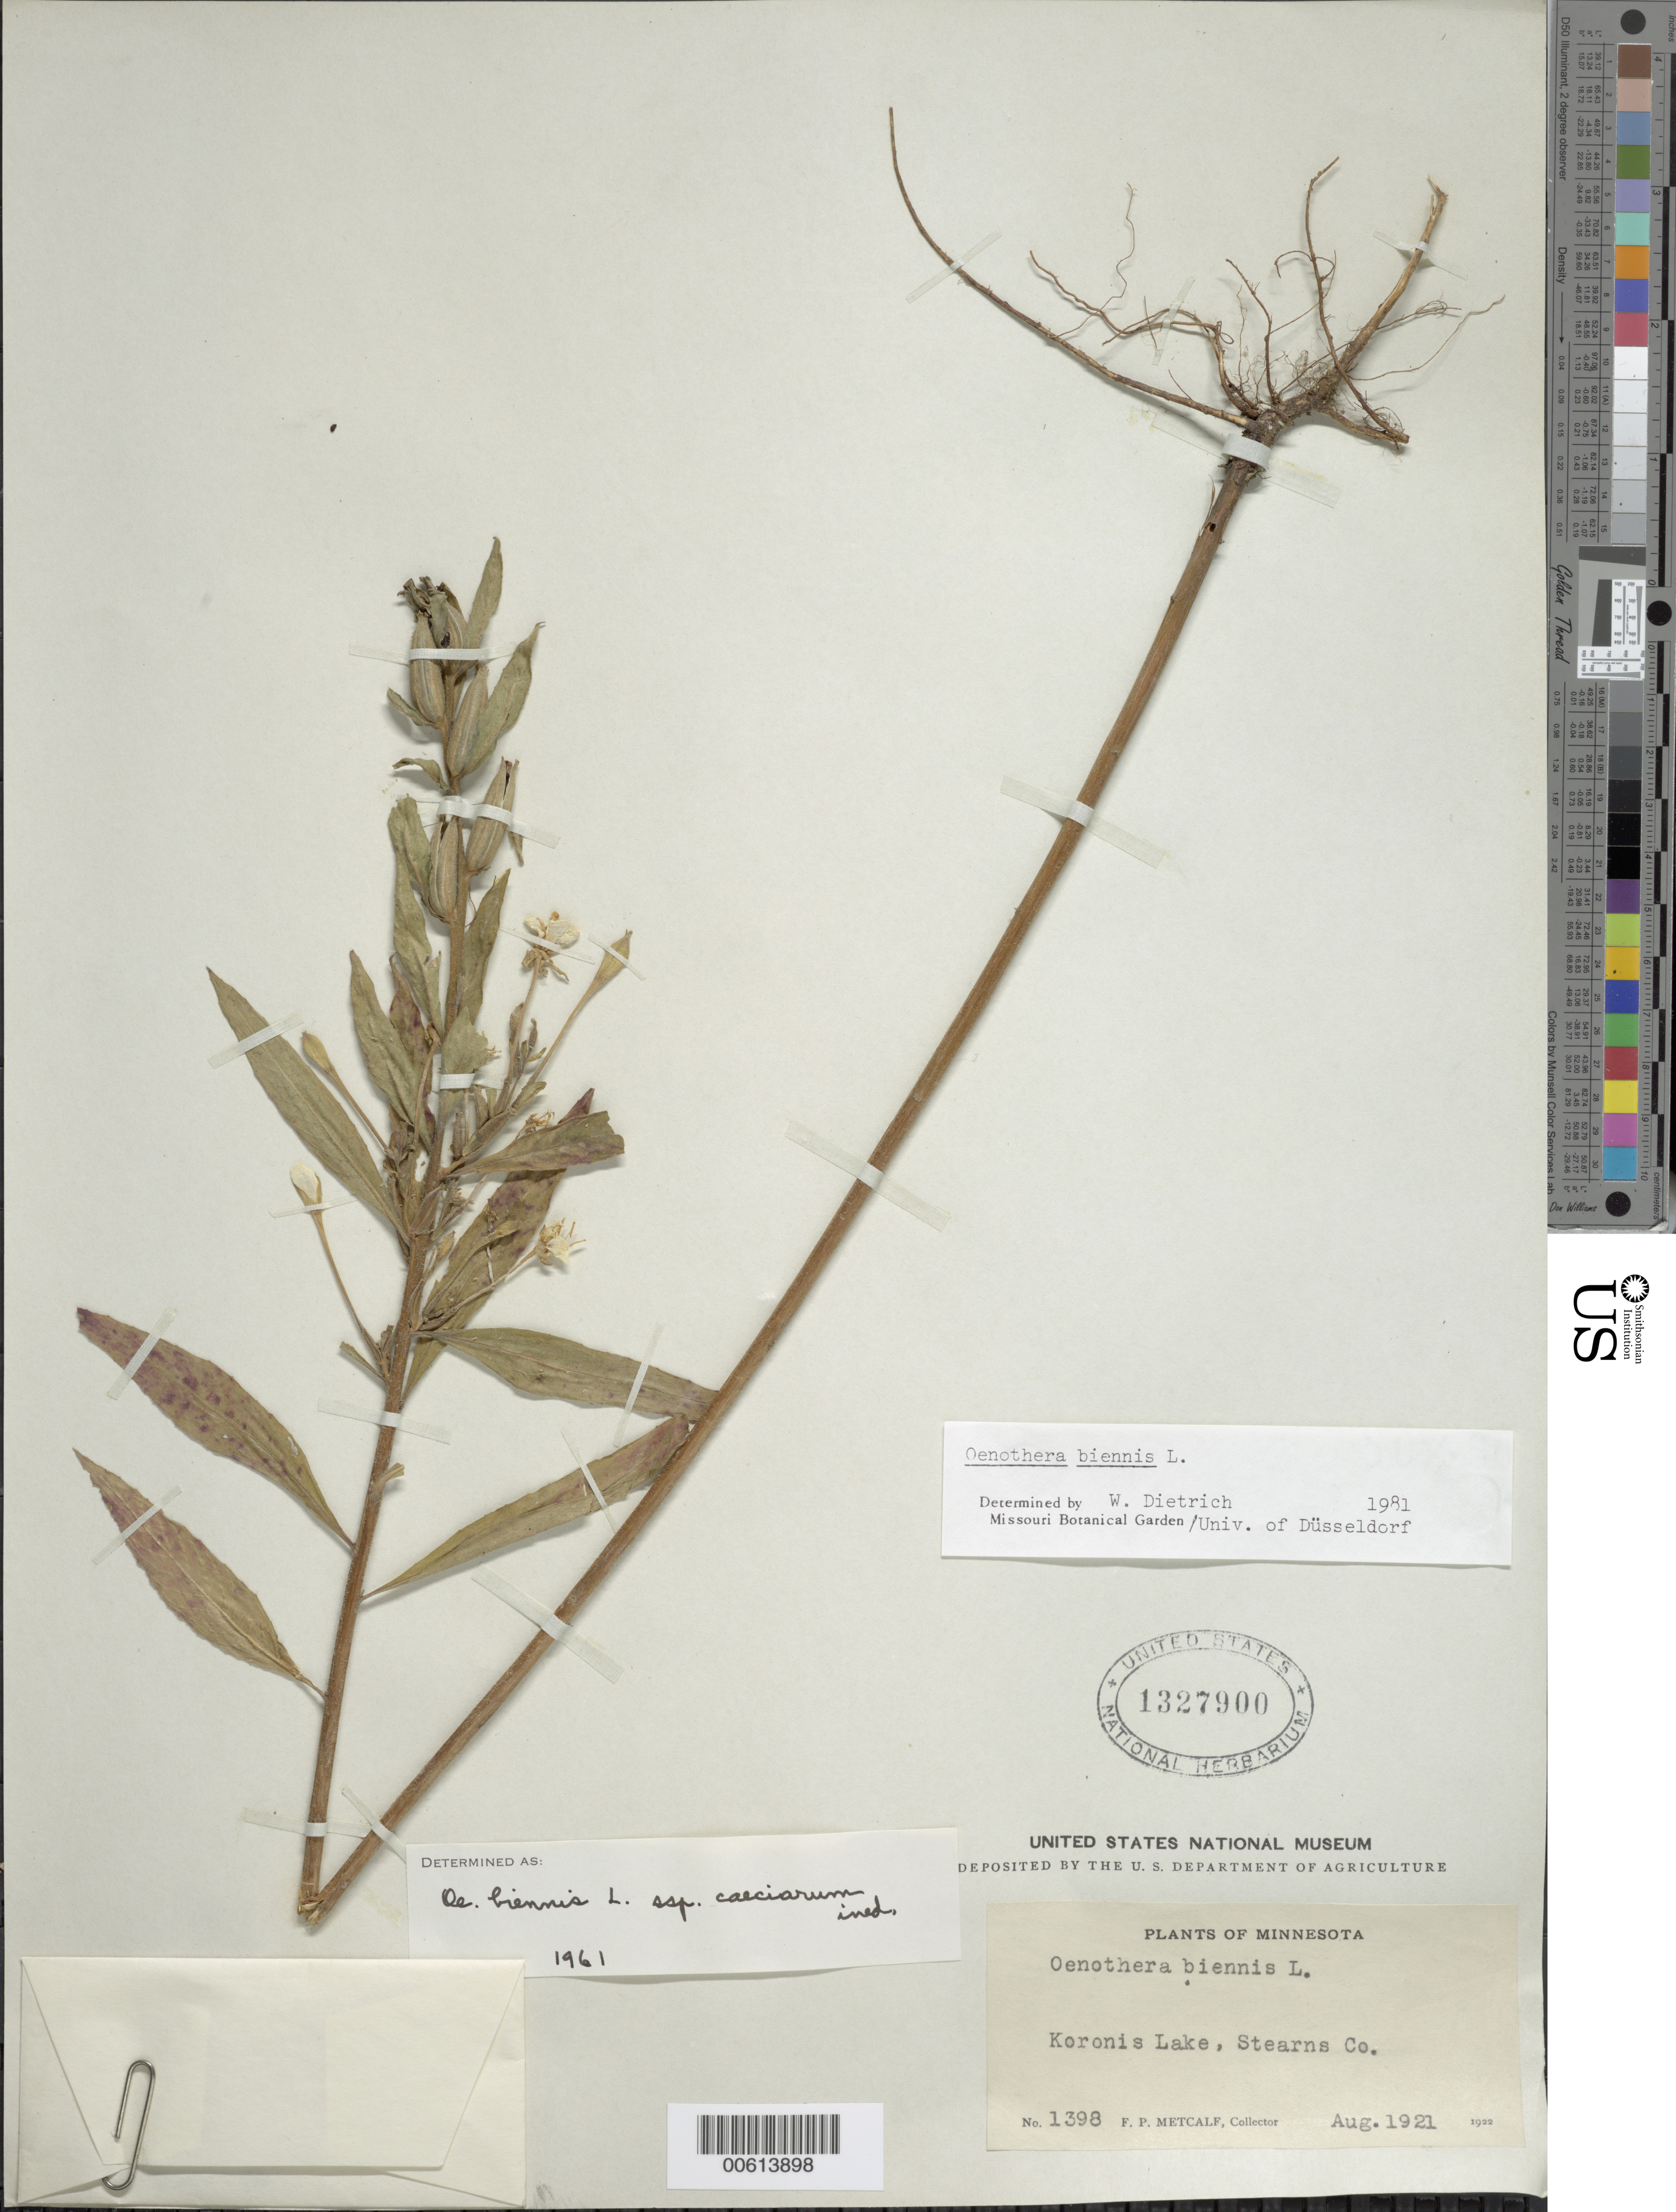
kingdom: Plantae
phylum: Tracheophyta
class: Magnoliopsida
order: Myrtales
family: Onagraceae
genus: Oenothera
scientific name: Oenothera biennis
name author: L.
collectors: F. P. Metcalf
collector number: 1398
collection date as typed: Aug 1921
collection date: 1921-08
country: United States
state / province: Minnesota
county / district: Stearns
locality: Koronis Lake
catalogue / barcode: US 1327900